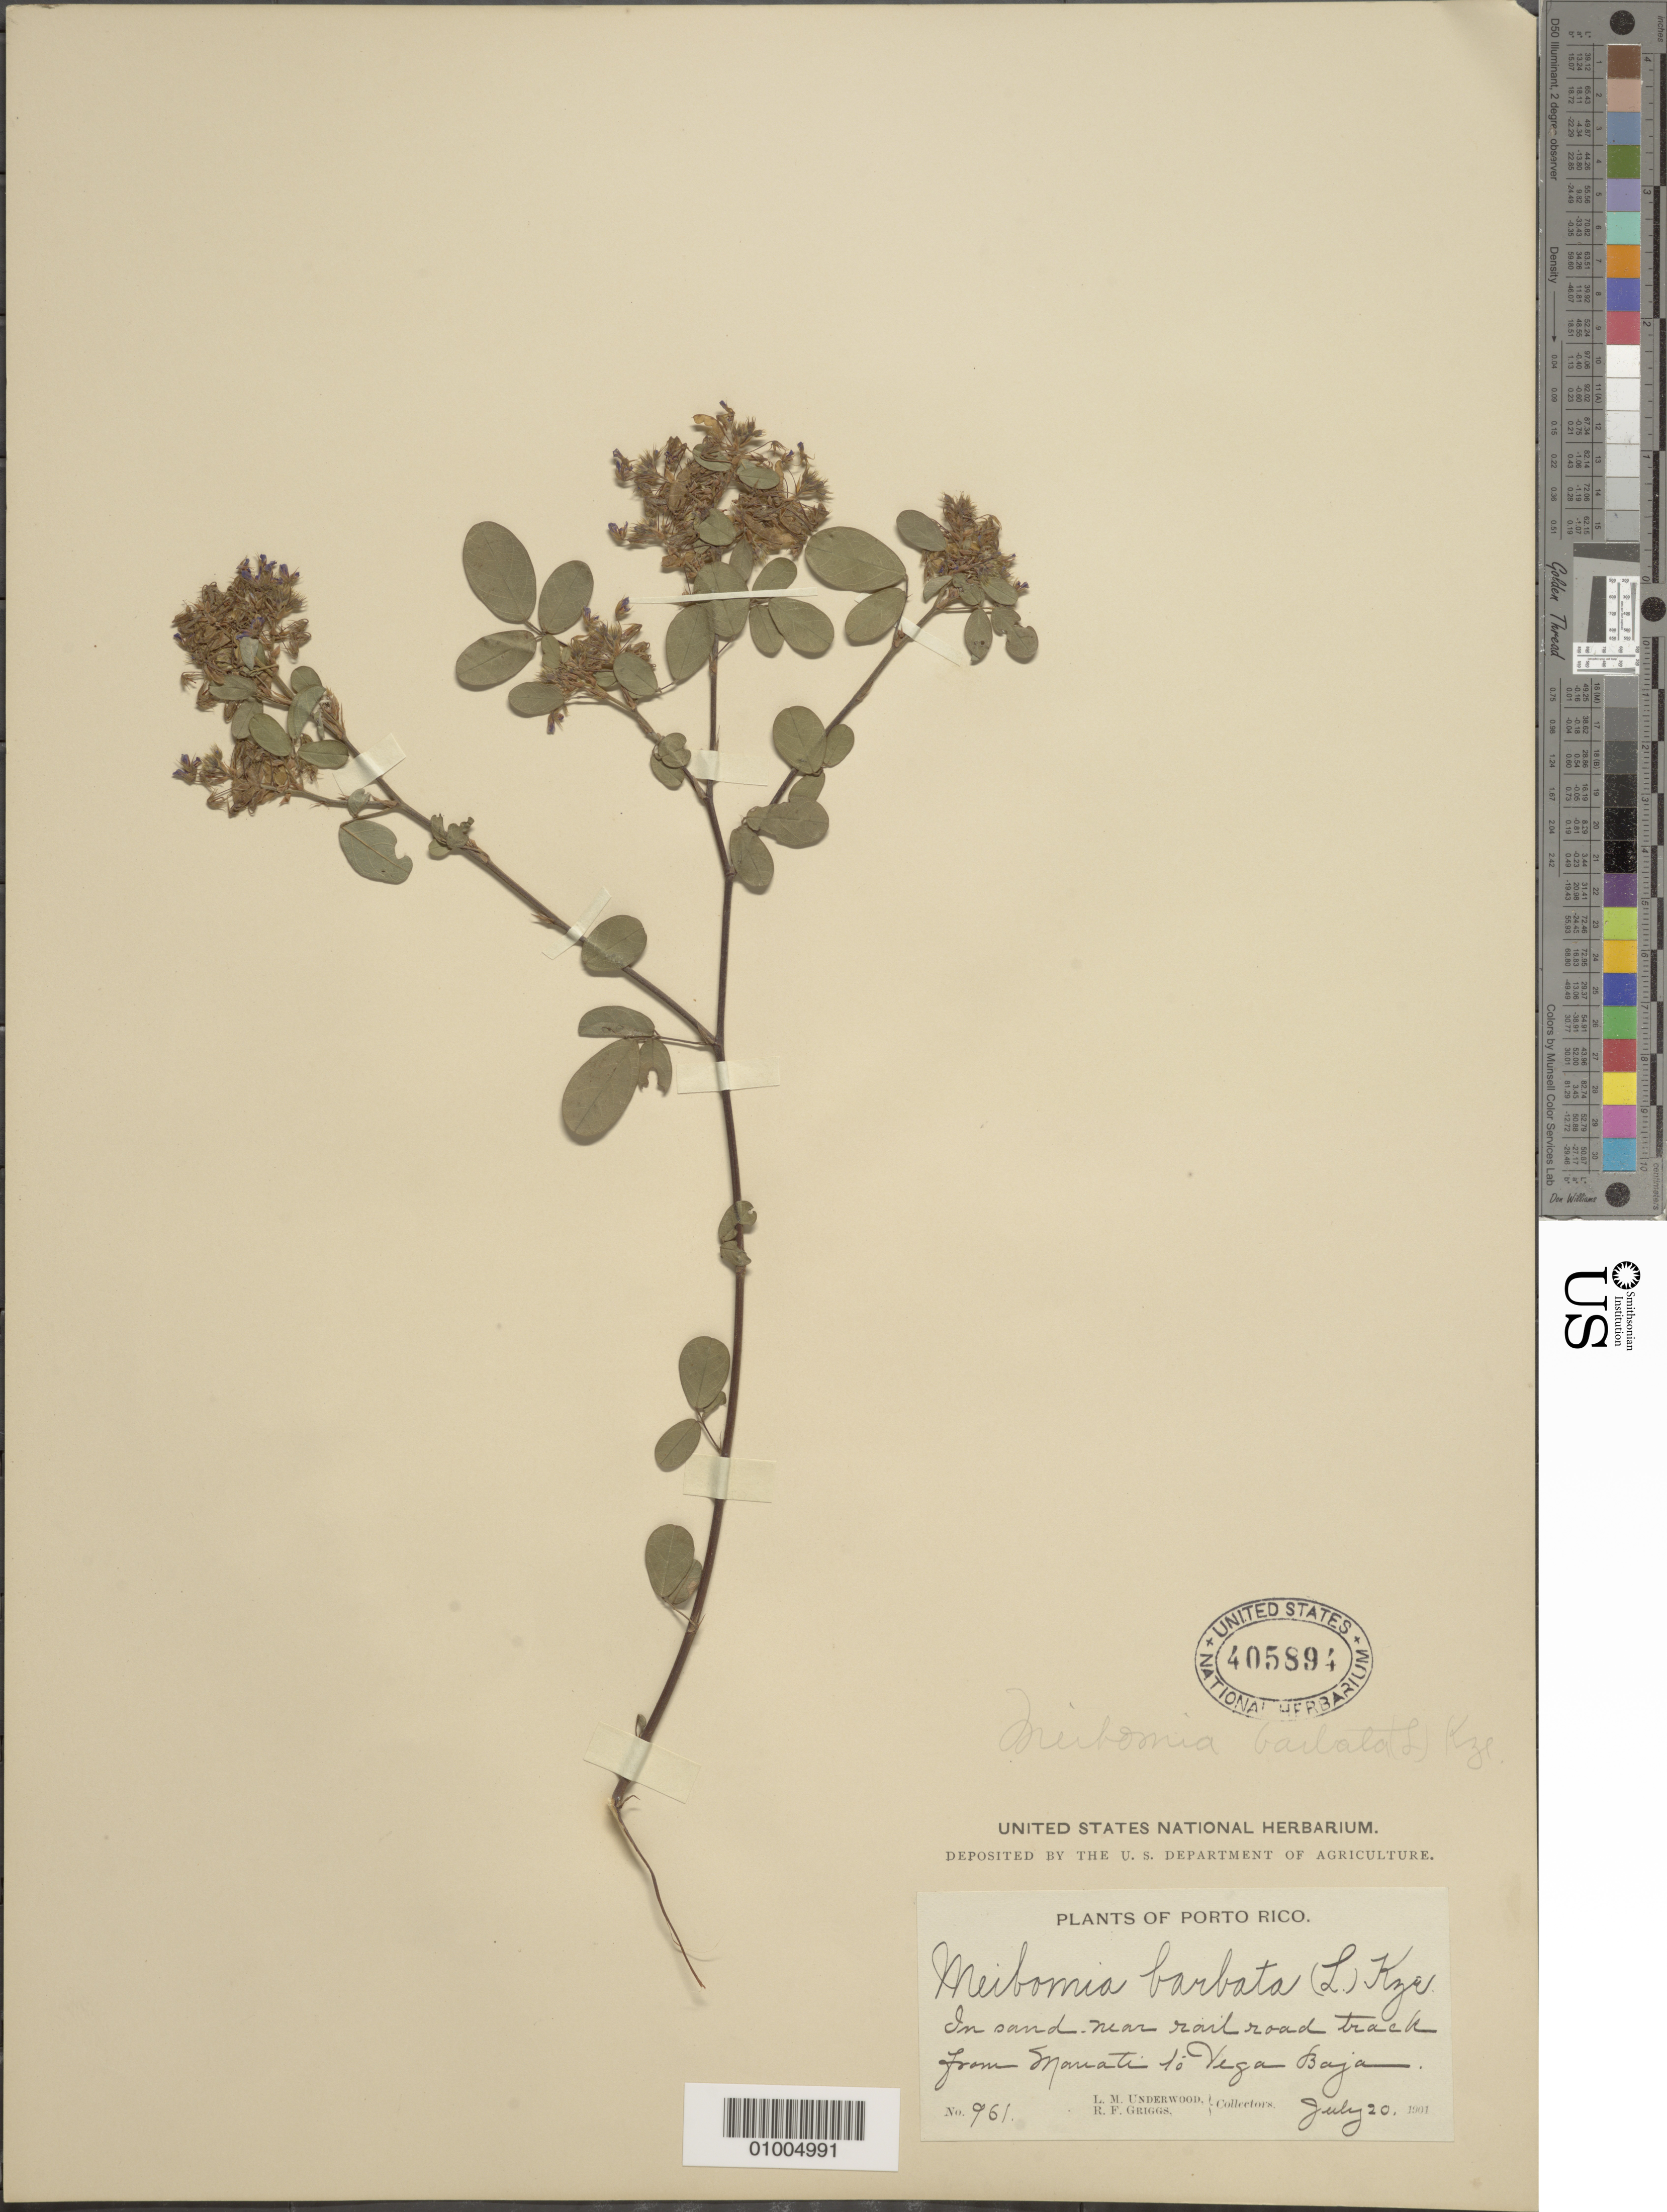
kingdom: Plantae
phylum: Tracheophyta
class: Magnoliopsida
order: Fabales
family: Fabaceae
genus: Grona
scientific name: Grona barbata var. barbata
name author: (L.) H. Ohashi & K. Ohashi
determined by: Strong, Mark T., (BOT), Smithsonian Institution - National Museum of Natural History (UNITED STATES)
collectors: L. M. Underwood & R. F. Griggs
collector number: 961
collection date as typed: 20 Jul 1901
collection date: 1901-07-20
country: Puerto Rico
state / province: Vega Baja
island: Puerto Rico I.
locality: In sand near railroad track from Squatic to Vega Baja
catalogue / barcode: US 405894